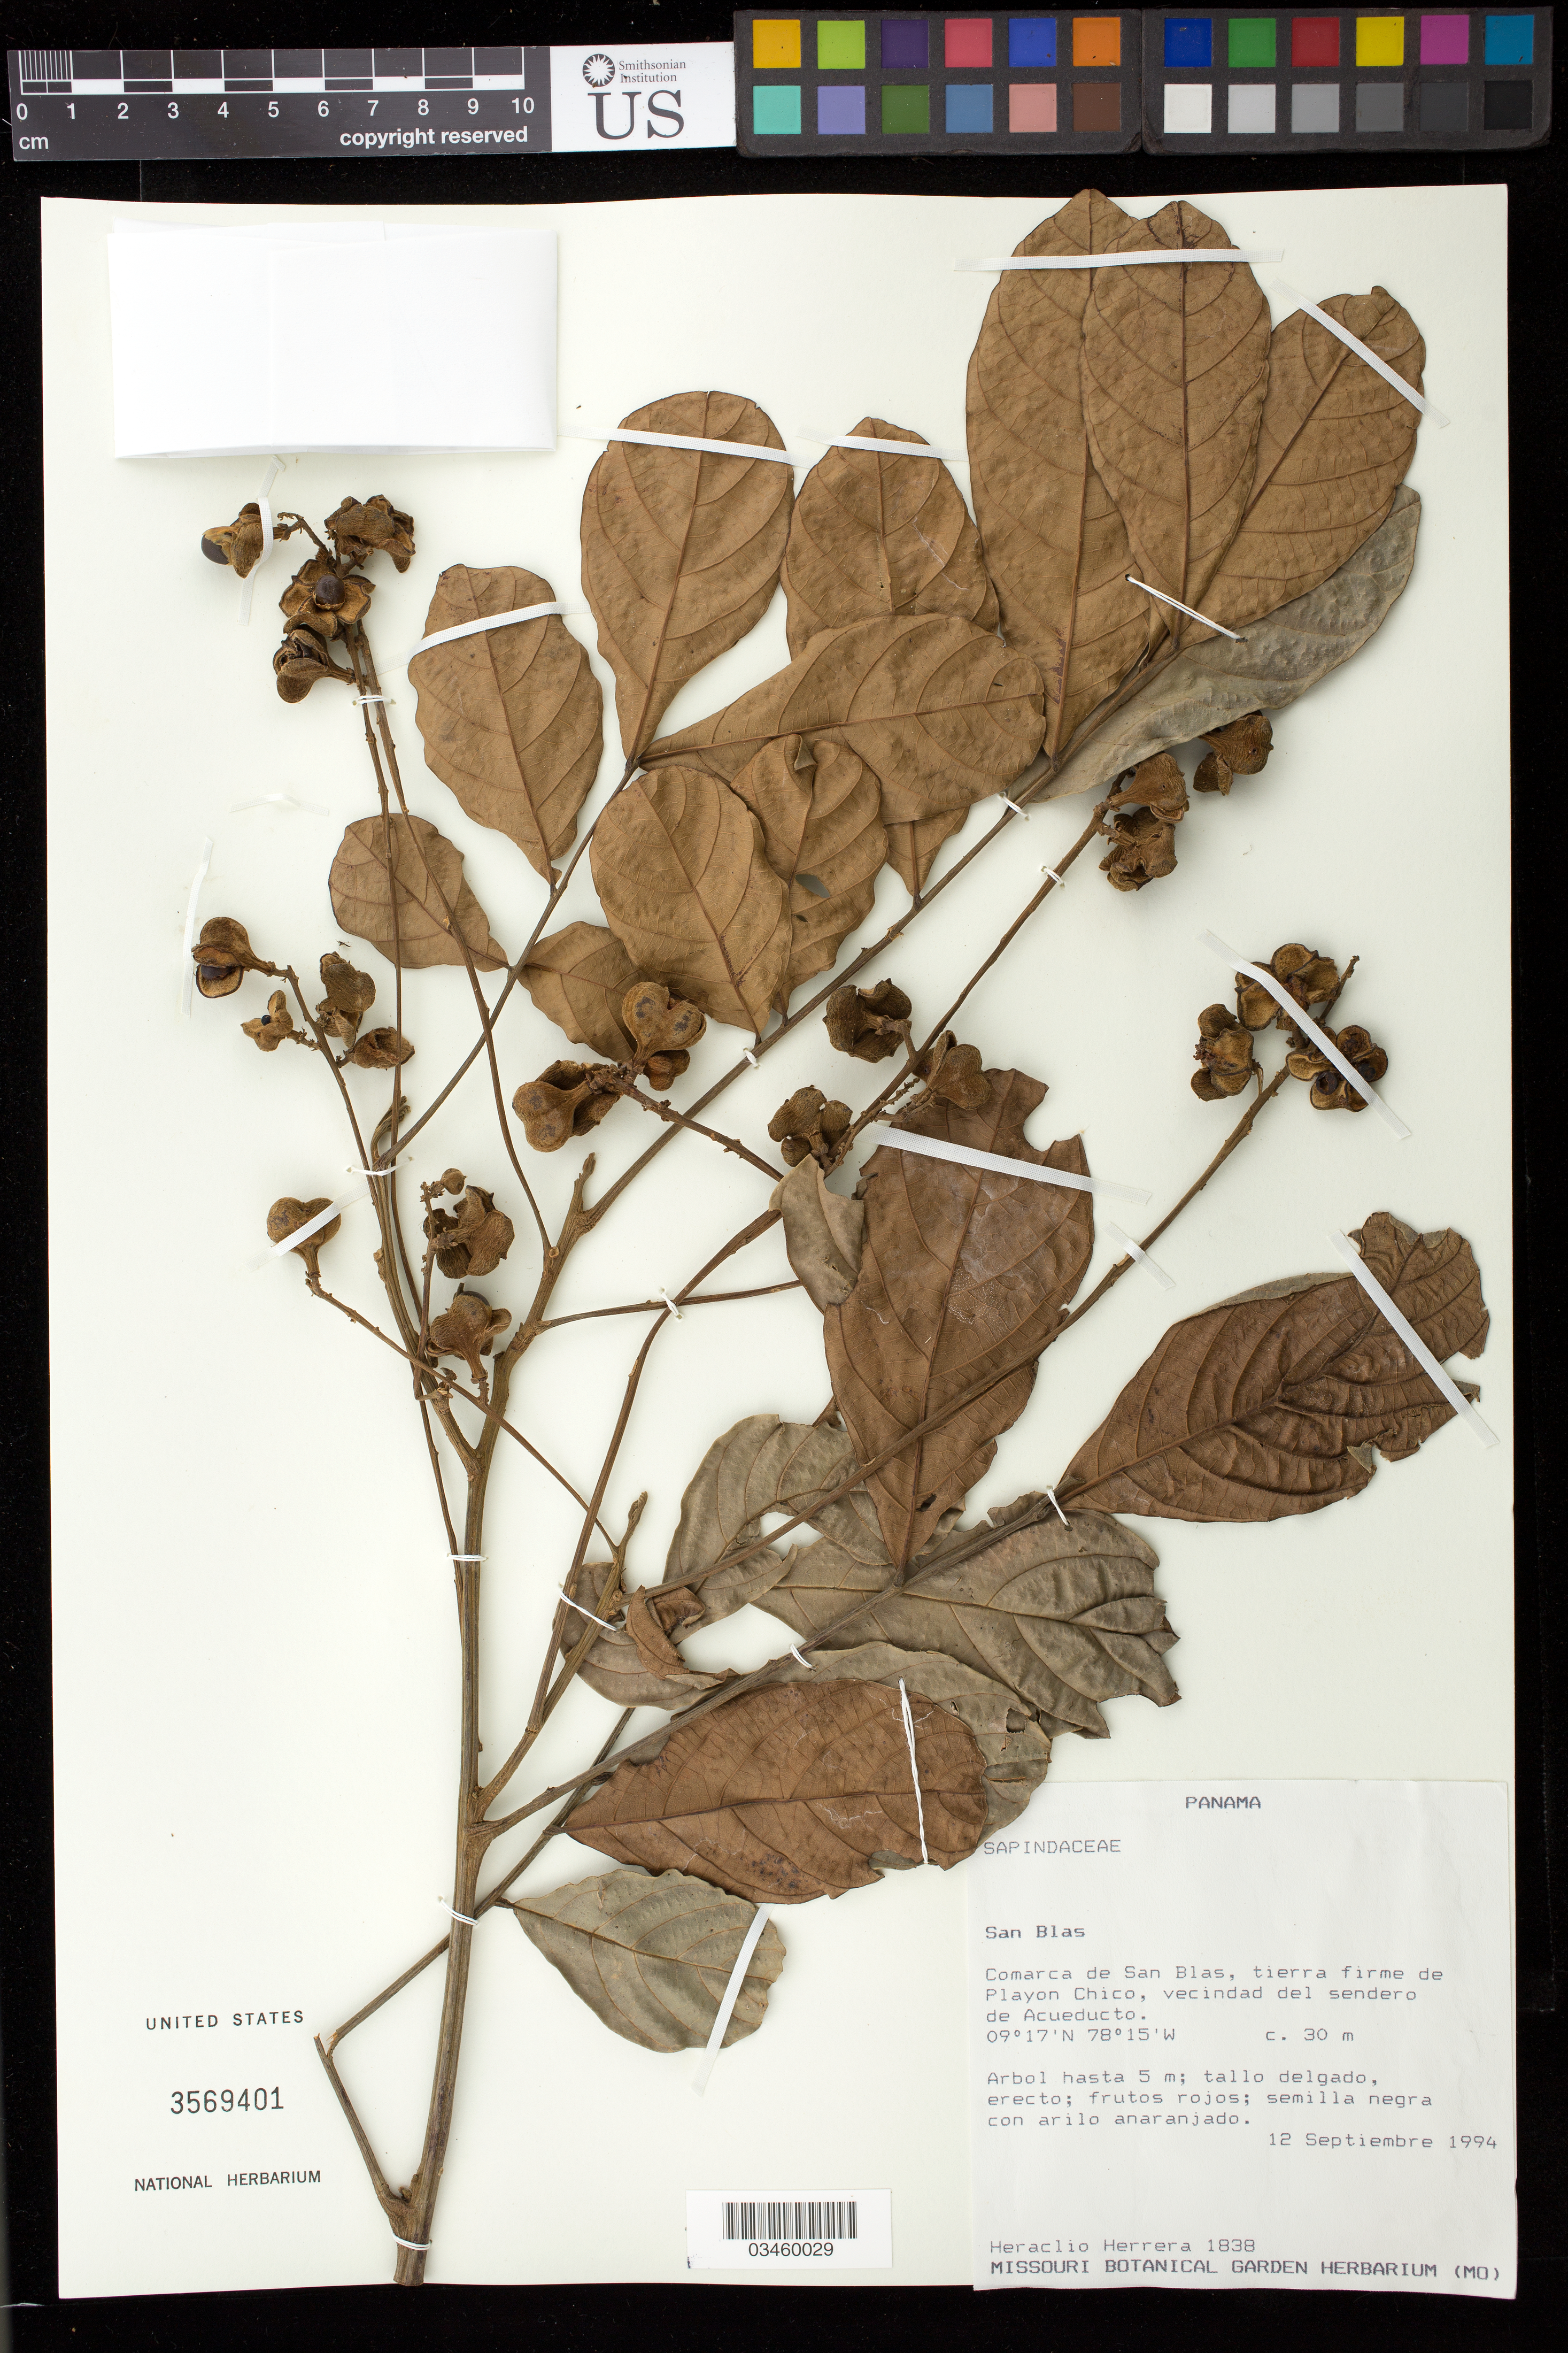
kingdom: Plantae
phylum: Tracheophyta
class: Magnoliopsida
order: Sapindales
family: Sapindaceae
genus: Cupania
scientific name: Cupania scrobiculata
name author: Rich.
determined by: Acevedo-Rodriguez, P., (US), Smithsonian Institution - National Museum of Natural History (UNITED STATES)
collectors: H. Herrera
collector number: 1838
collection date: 1994-09-12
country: Panama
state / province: Kuna Yala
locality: San Blas. Comarca de San Blas, Tierra firme de Playon Chico, vecindad del sendero de Acueducto.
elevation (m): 30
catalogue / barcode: US 3569401